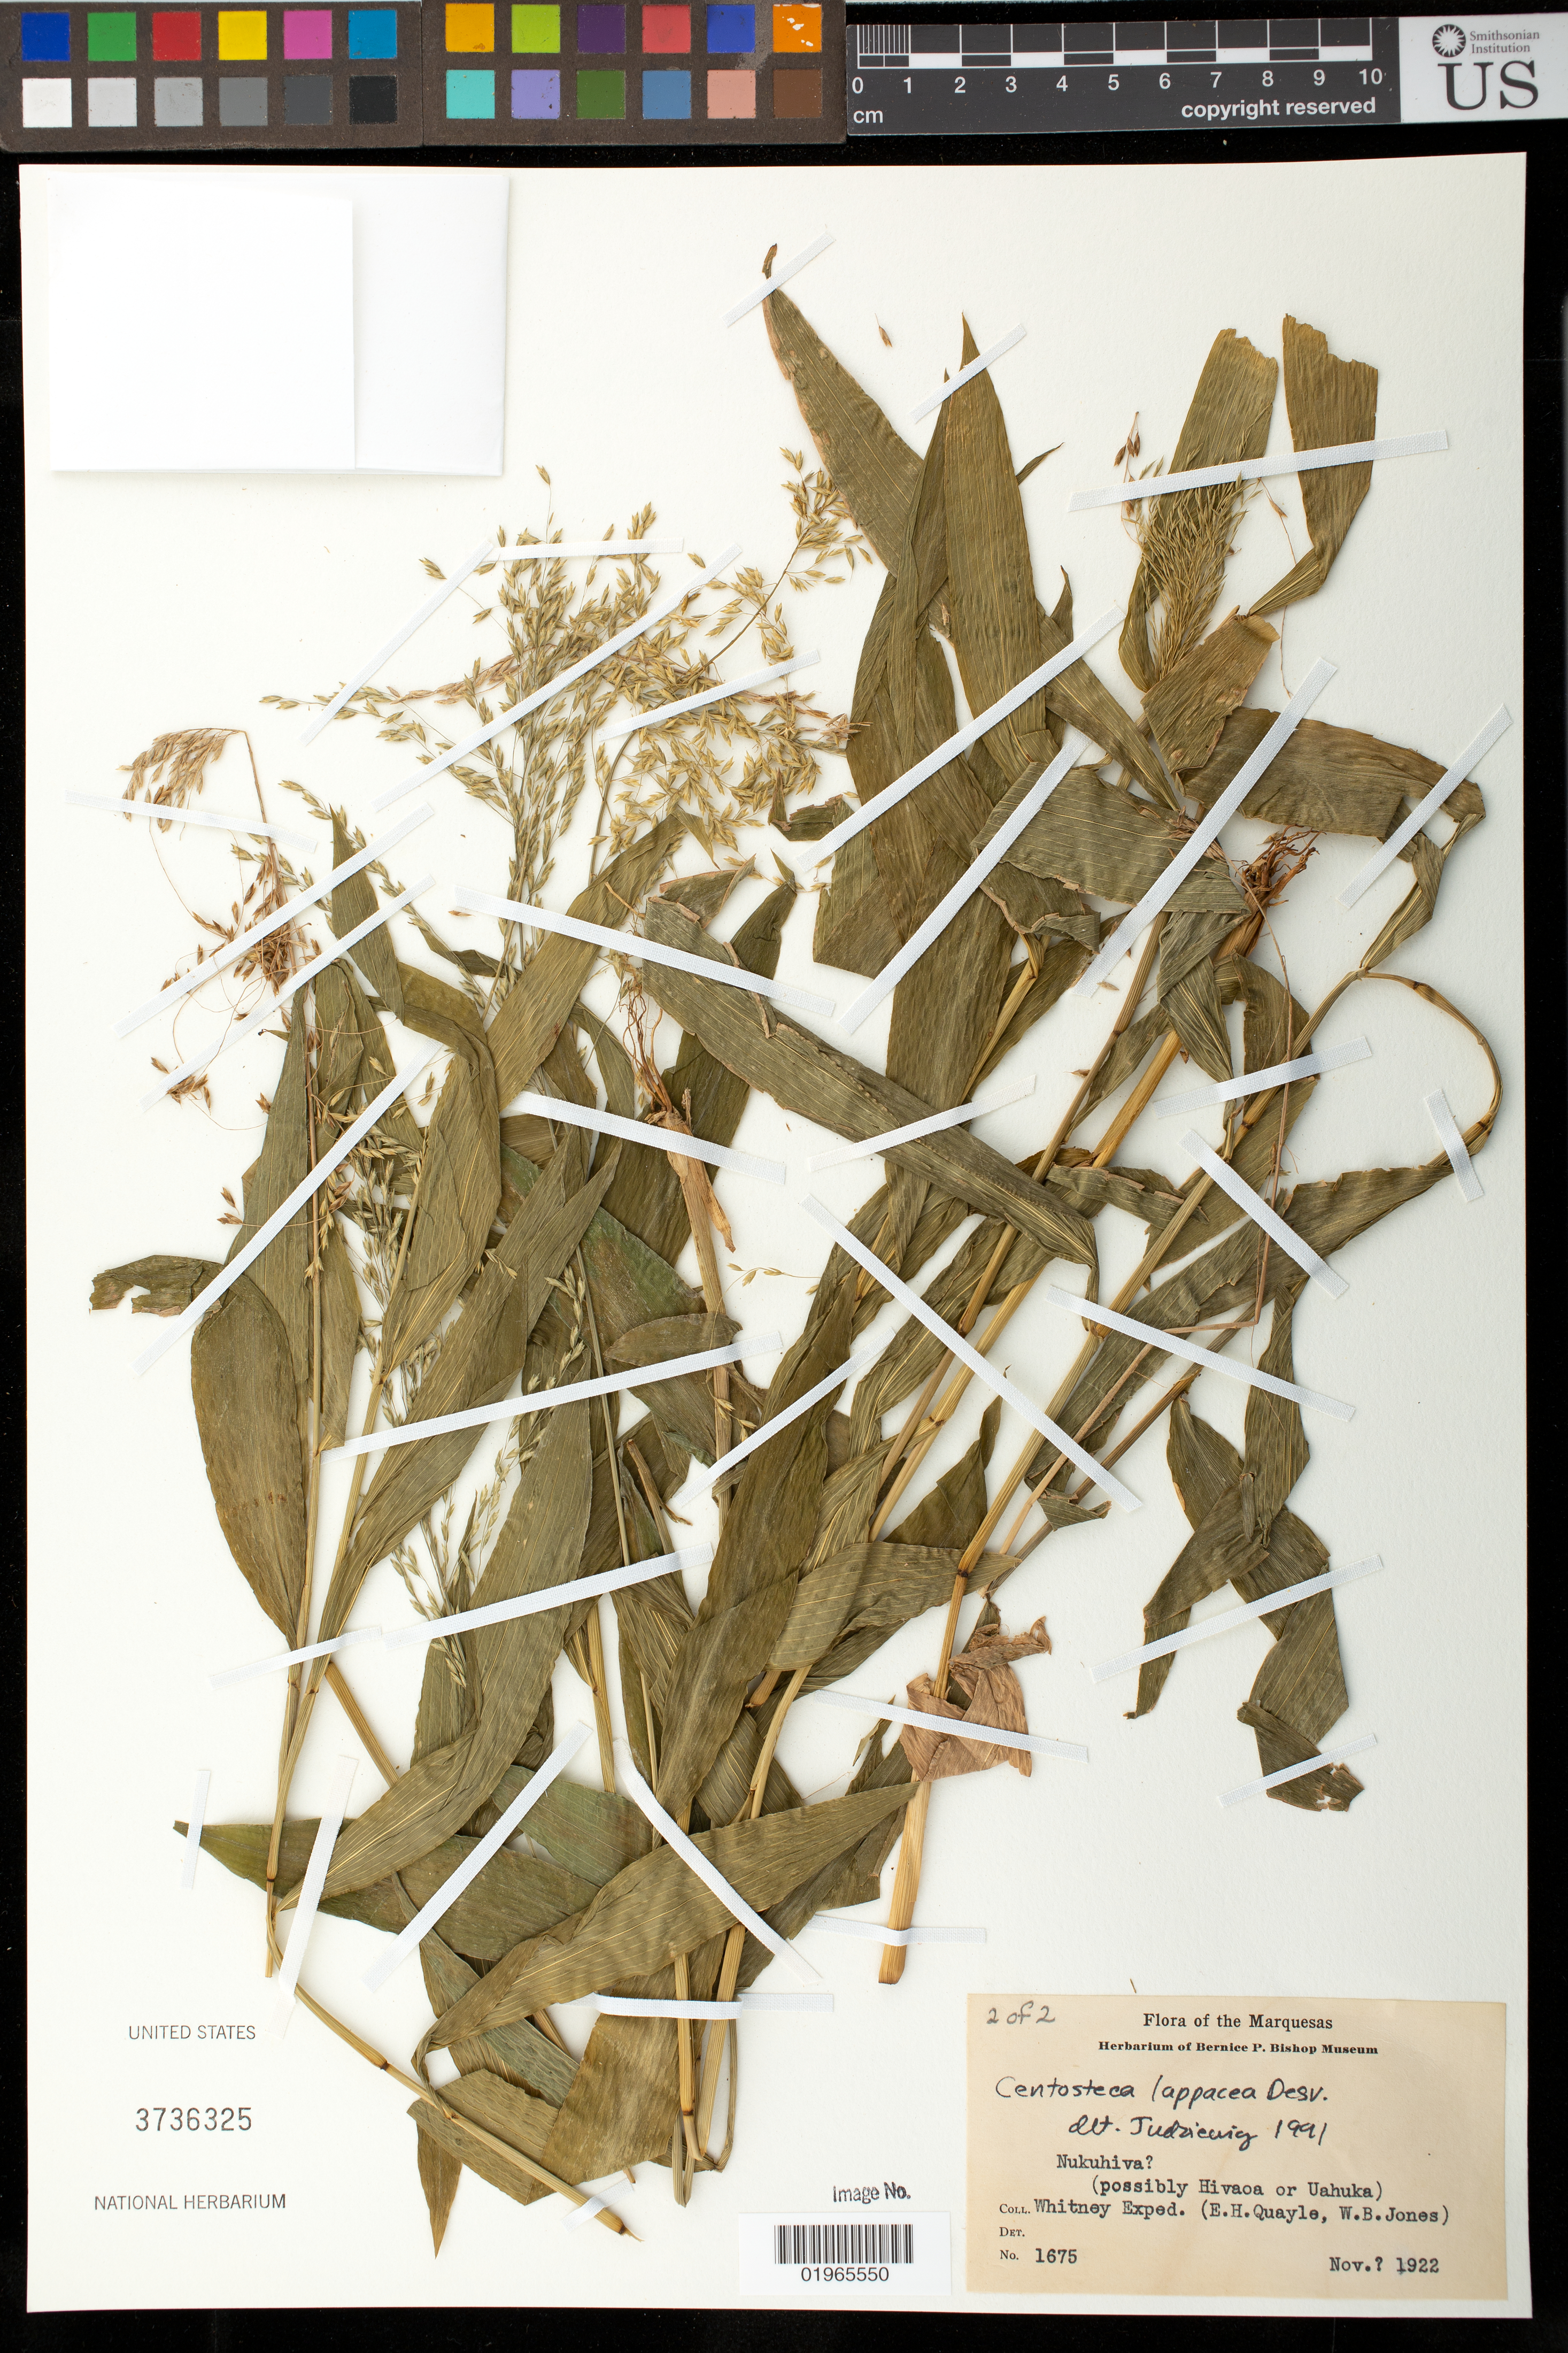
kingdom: Plantae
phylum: Tracheophyta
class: Liliopsida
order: Poales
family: Poaceae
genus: Centotheca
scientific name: Centotheca lappacea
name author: (L.) Desv.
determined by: Judziewicz, E. J.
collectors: E. Quayle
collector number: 1675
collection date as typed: Sept. 7, 1922?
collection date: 1922-09-07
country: French Polynesia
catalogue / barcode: US 3736325